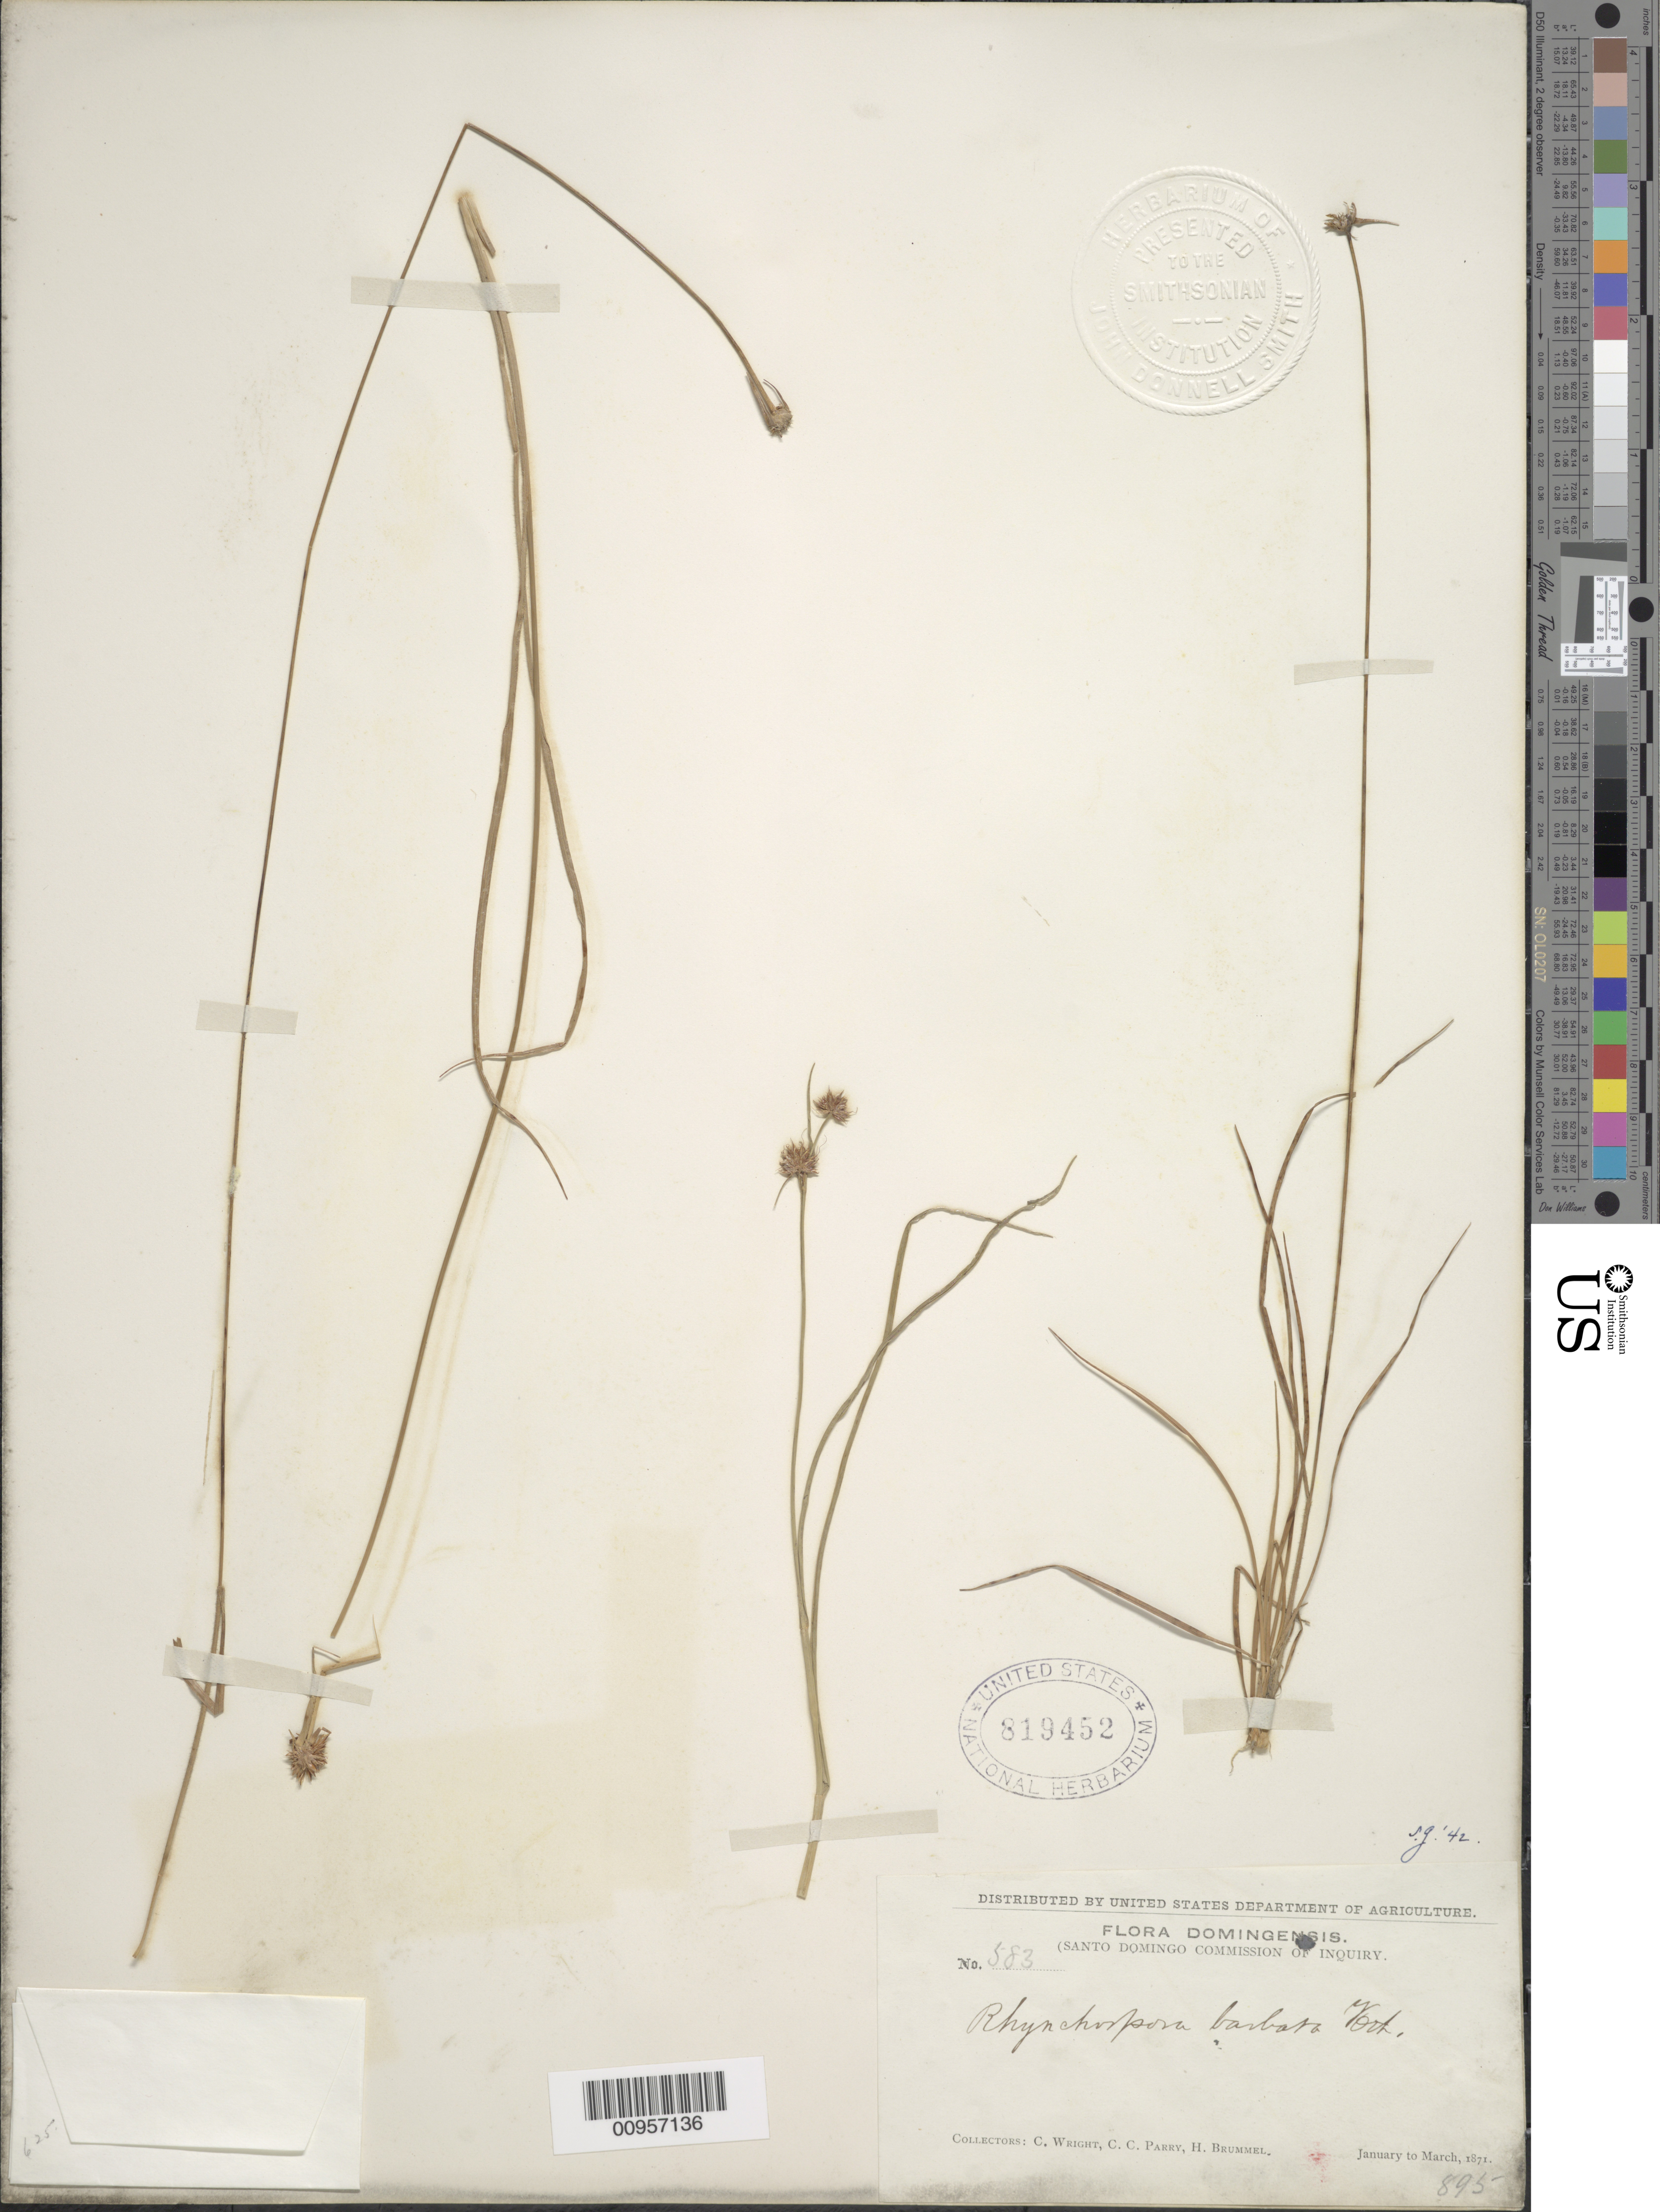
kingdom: Plantae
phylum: Tracheophyta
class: Liliopsida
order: Poales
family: Cyperaceae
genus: Rhynchospora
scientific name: Rhynchospora barbata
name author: (Vahl) Kunth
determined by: Alves, K.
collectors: C. Wright, C. C. Parry & H. Brummel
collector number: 583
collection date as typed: Jan 1871 to -- Mar 1871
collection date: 1871-01/1871-03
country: Dominican Republic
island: Hispaniola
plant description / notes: mixed with Rhynchospora holoschoenoides (Rich.) Herter (B).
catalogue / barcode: US 819452